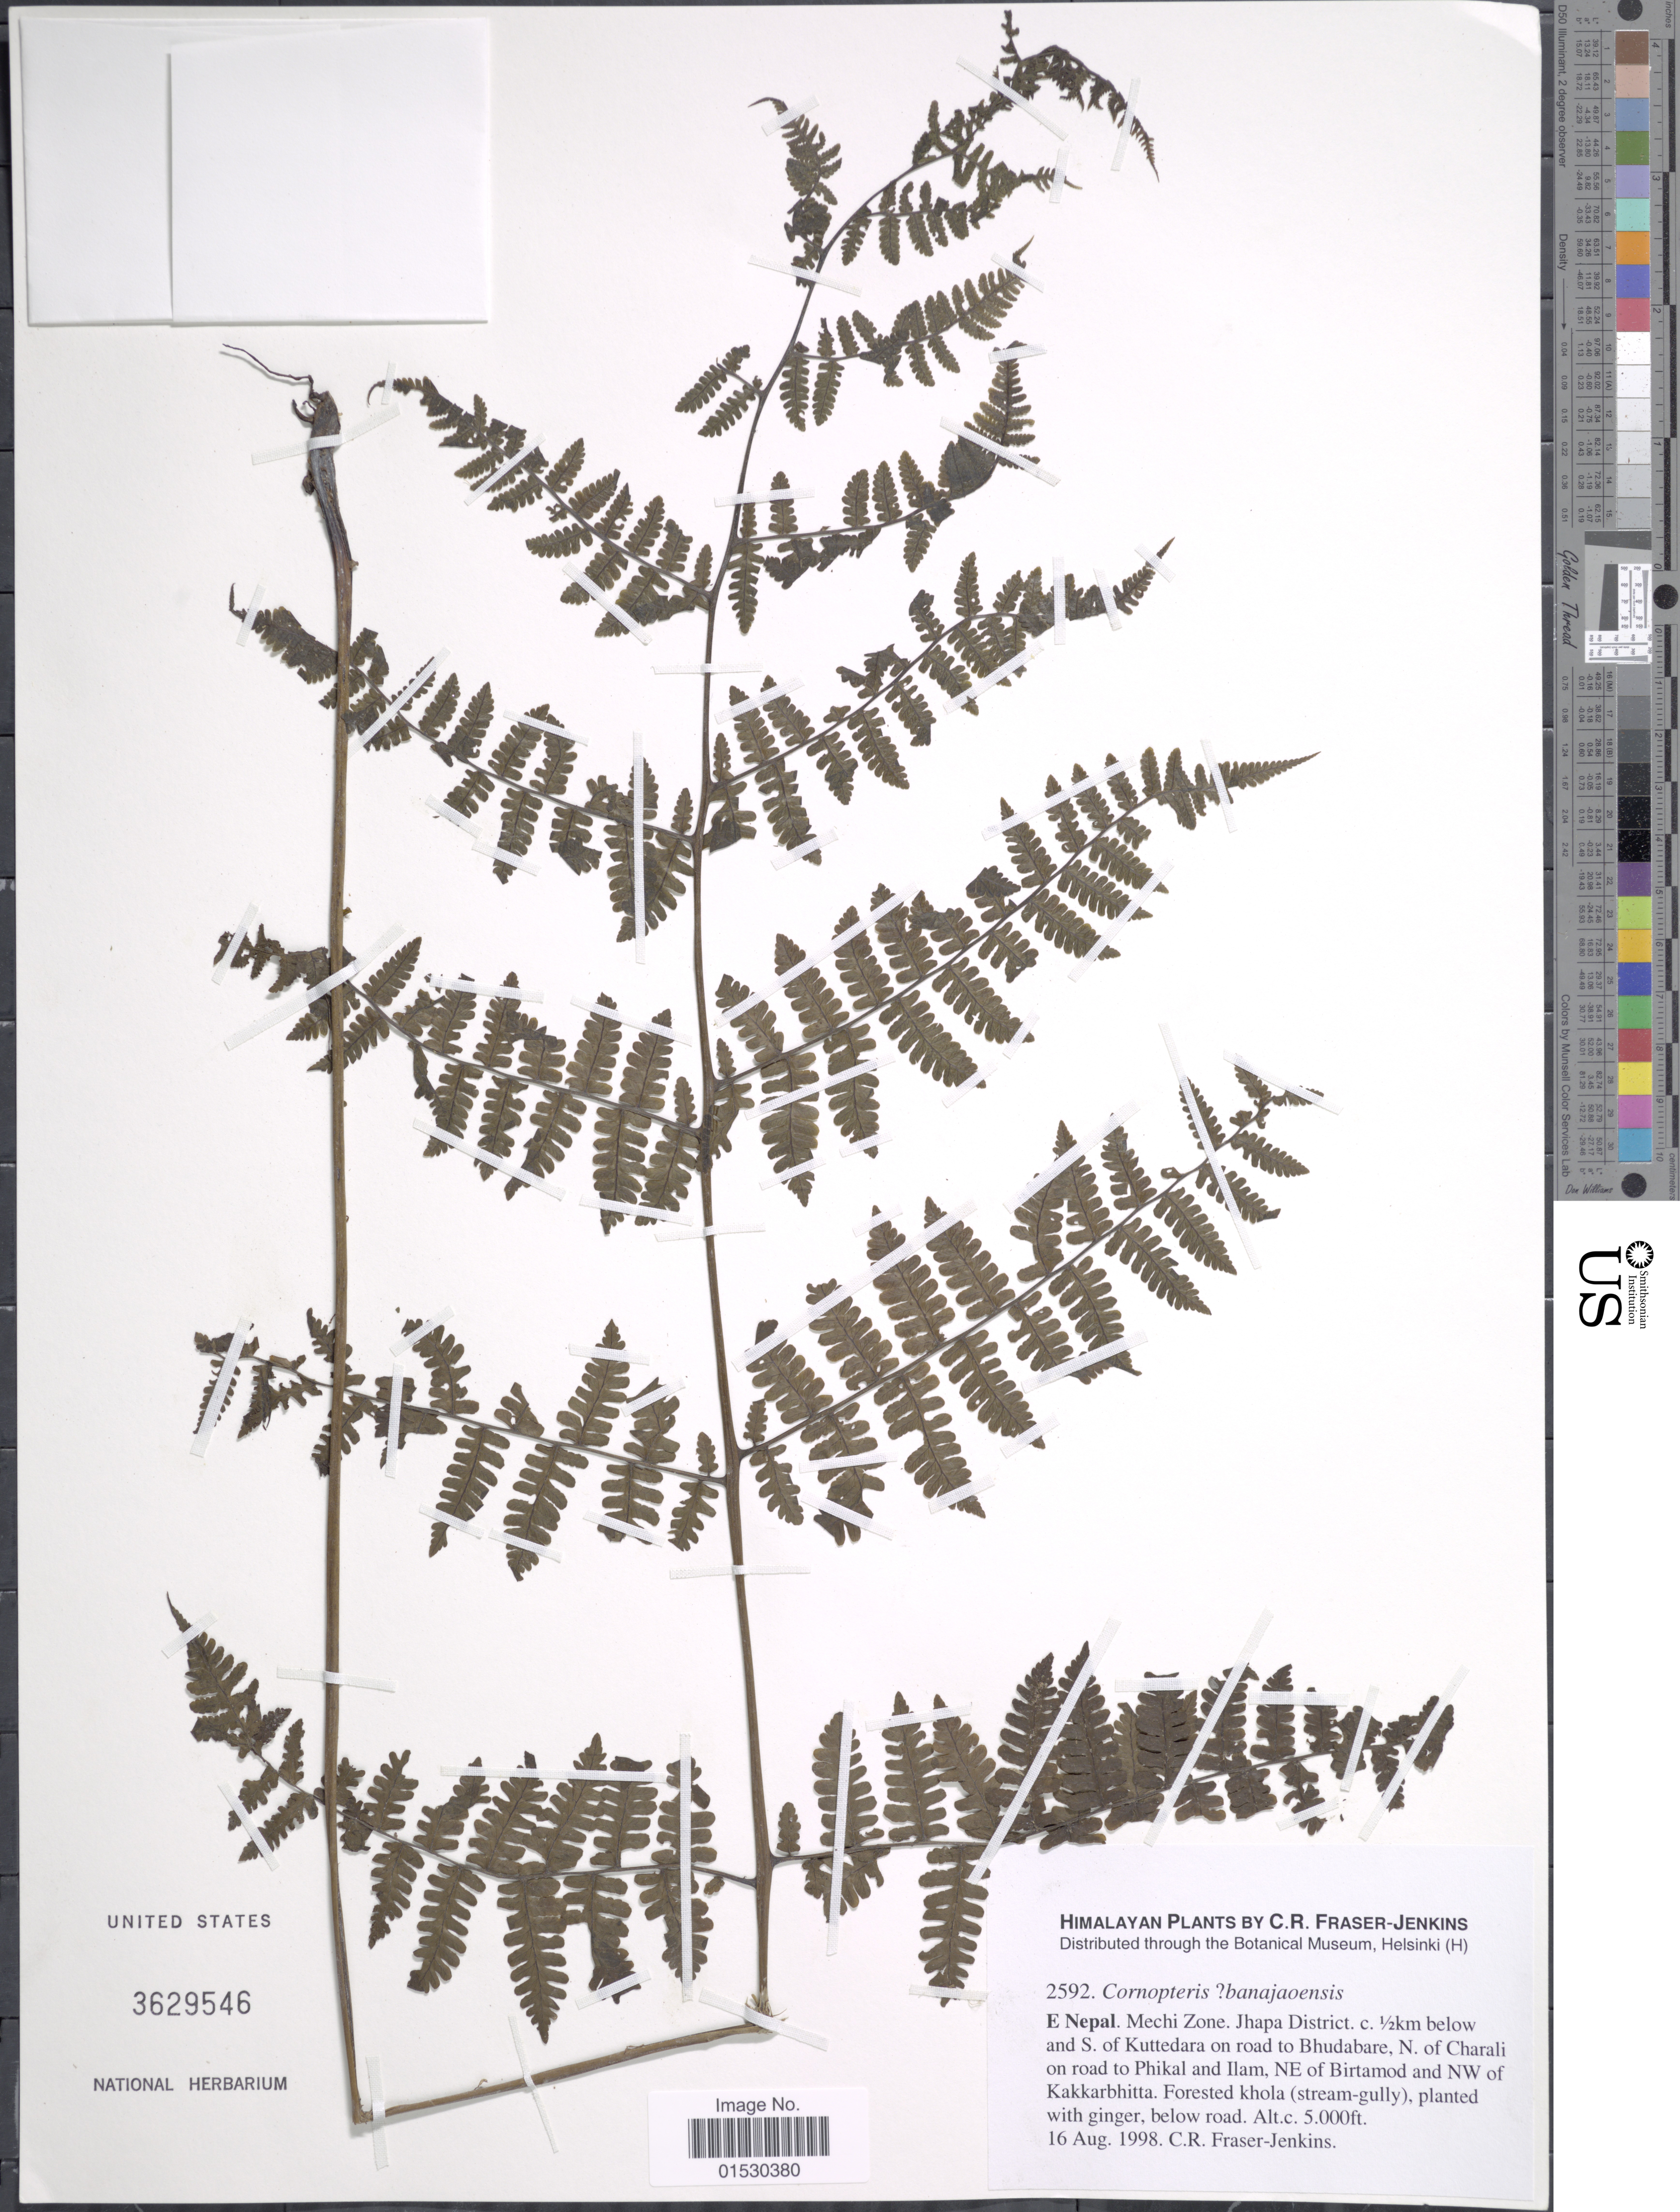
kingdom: Plantae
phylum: Tracheophyta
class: Polypodiopsida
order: Polypodiales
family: Athyriaceae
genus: Athyrium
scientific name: Athyrium banjaoensis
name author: Copel.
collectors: C. R. Fraser-Jenkins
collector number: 2592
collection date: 1998-08-16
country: Nepal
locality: E Nepal. Mechi Zone. Jhapa District. c. ½ below and S. of Kuttedara on road to Bhudabare, N. of Charali on road to Phikal and Illam, NE of Birtamod and NW of Kakkarbhitta. Forested khola (stream-gully), planted with ginger, below road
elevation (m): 1524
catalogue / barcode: US 3629546